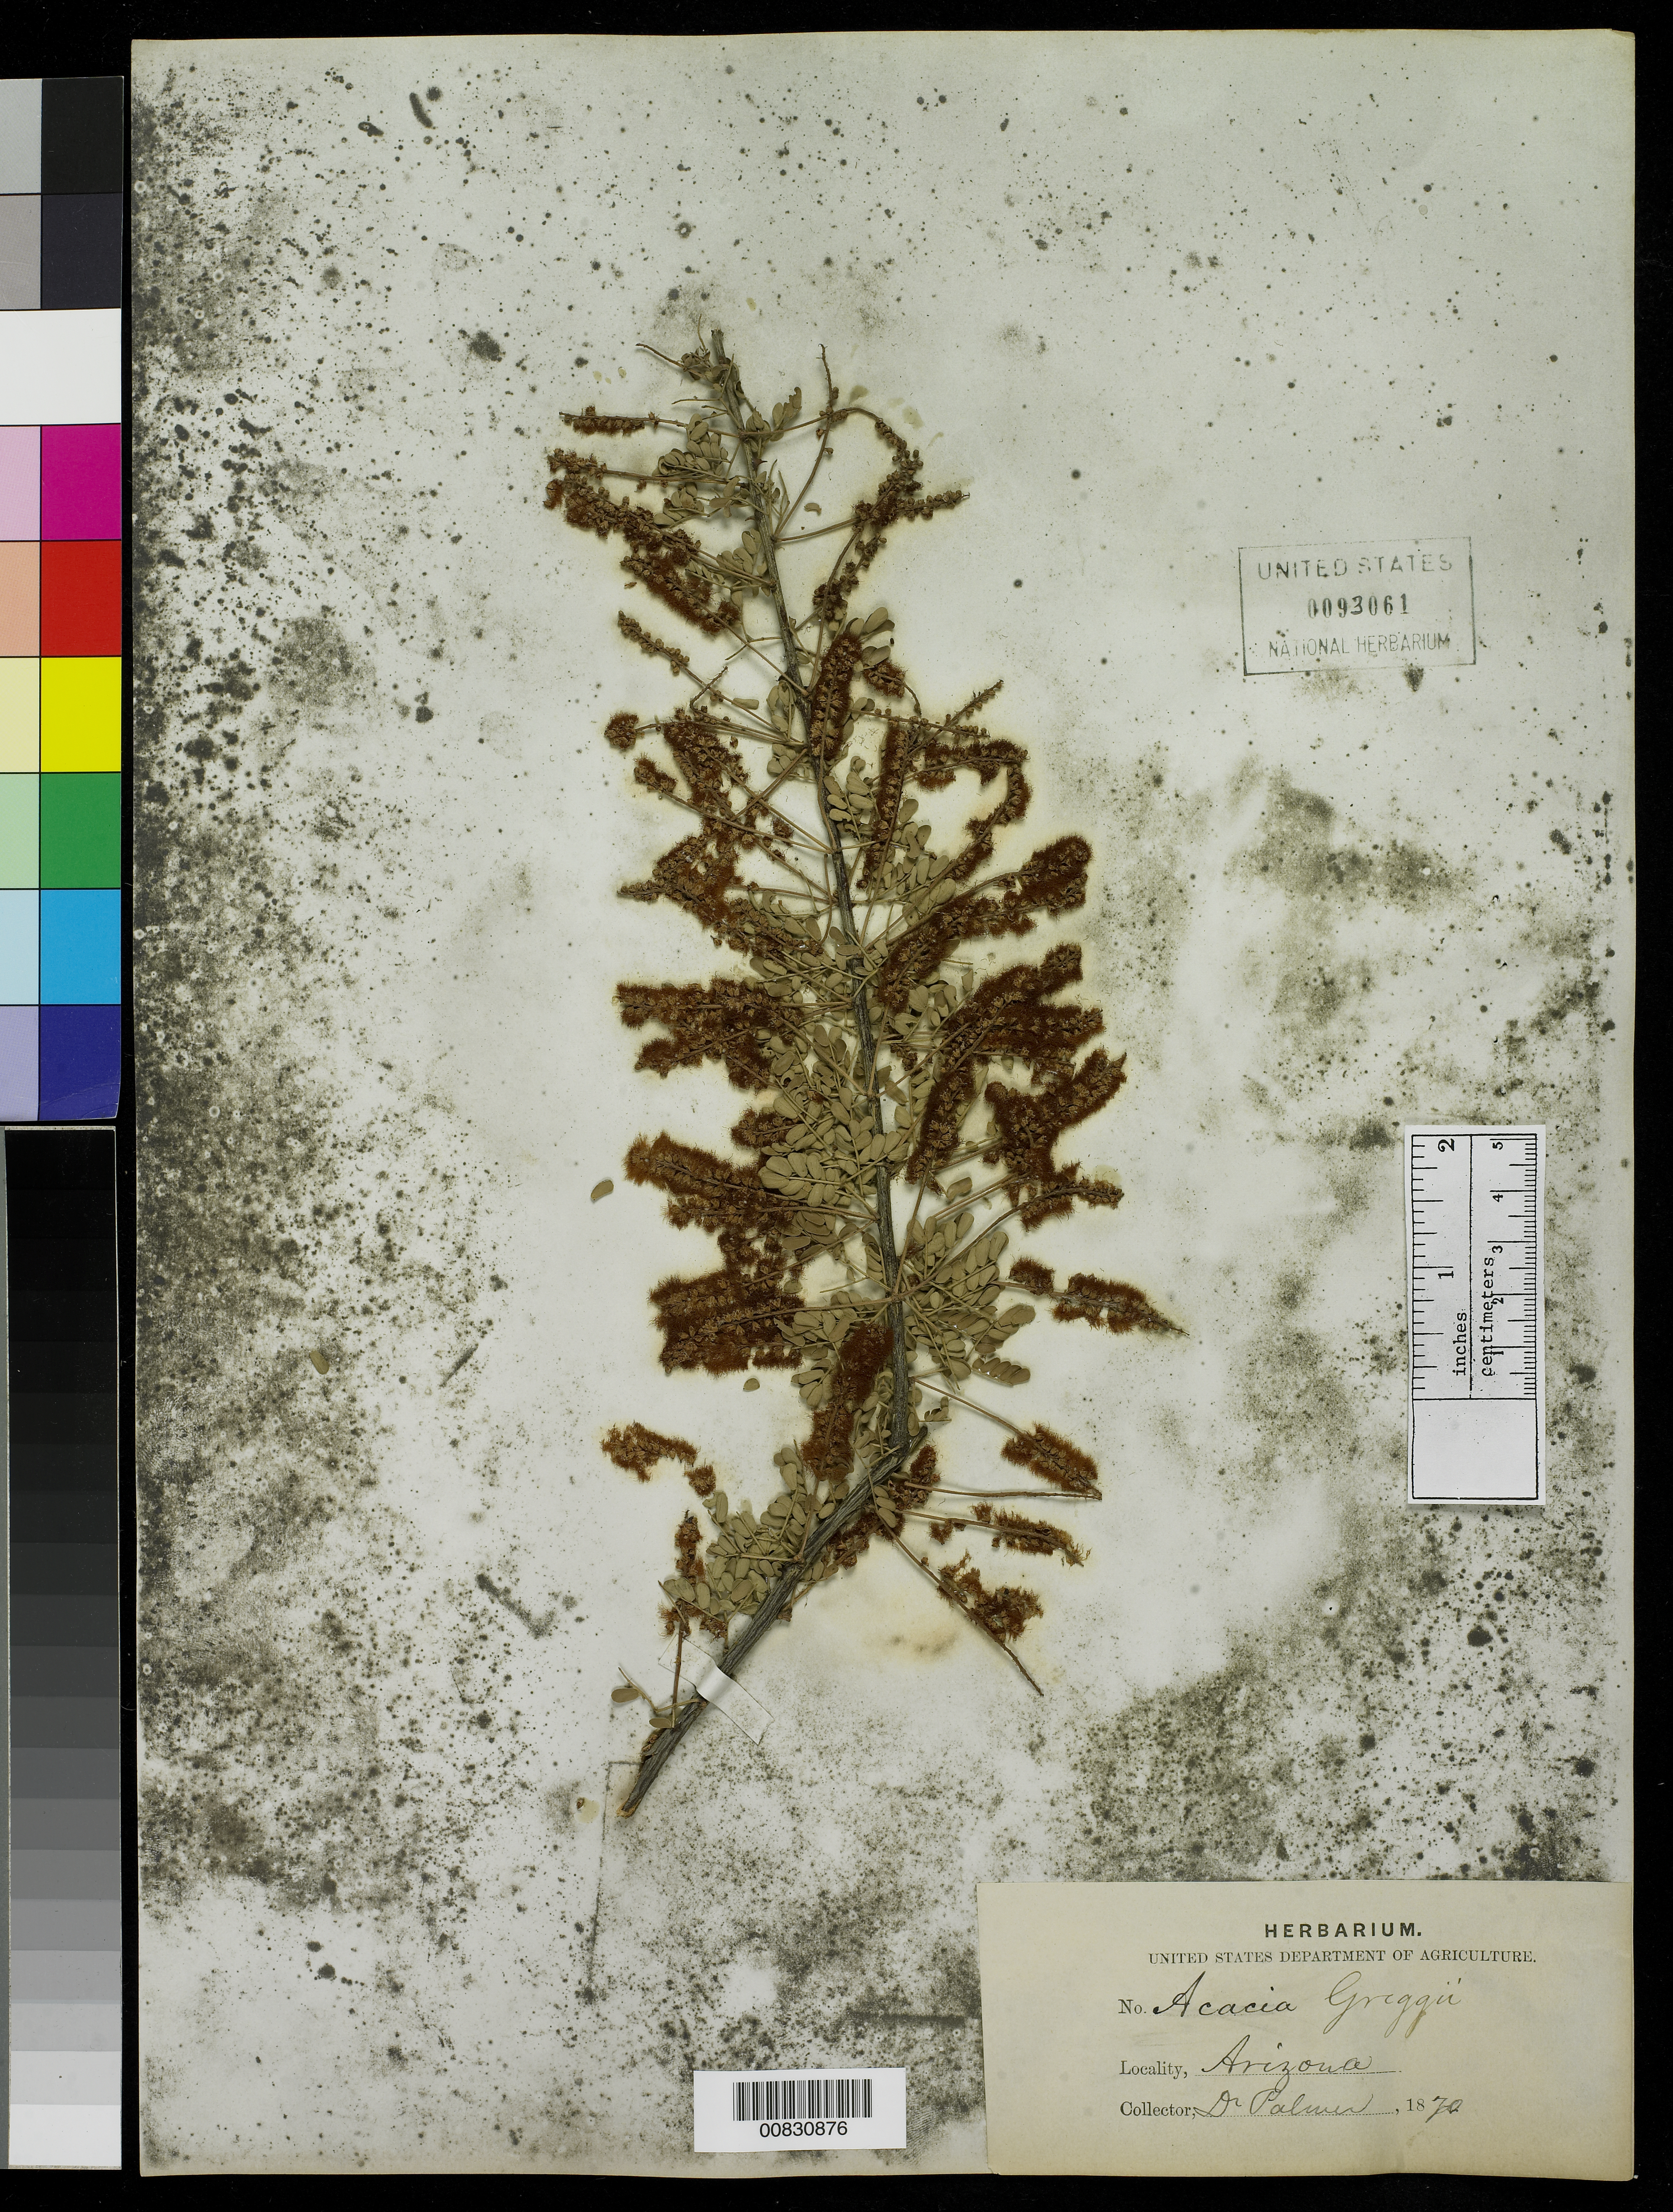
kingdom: Plantae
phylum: Tracheophyta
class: Magnoliopsida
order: Fabales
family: Fabaceae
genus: Senegalia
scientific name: Senegalia greggii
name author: (A. Gray) Britton & Rose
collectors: E. Palmer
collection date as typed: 1870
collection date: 1870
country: United States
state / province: Arizona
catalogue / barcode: US 93061